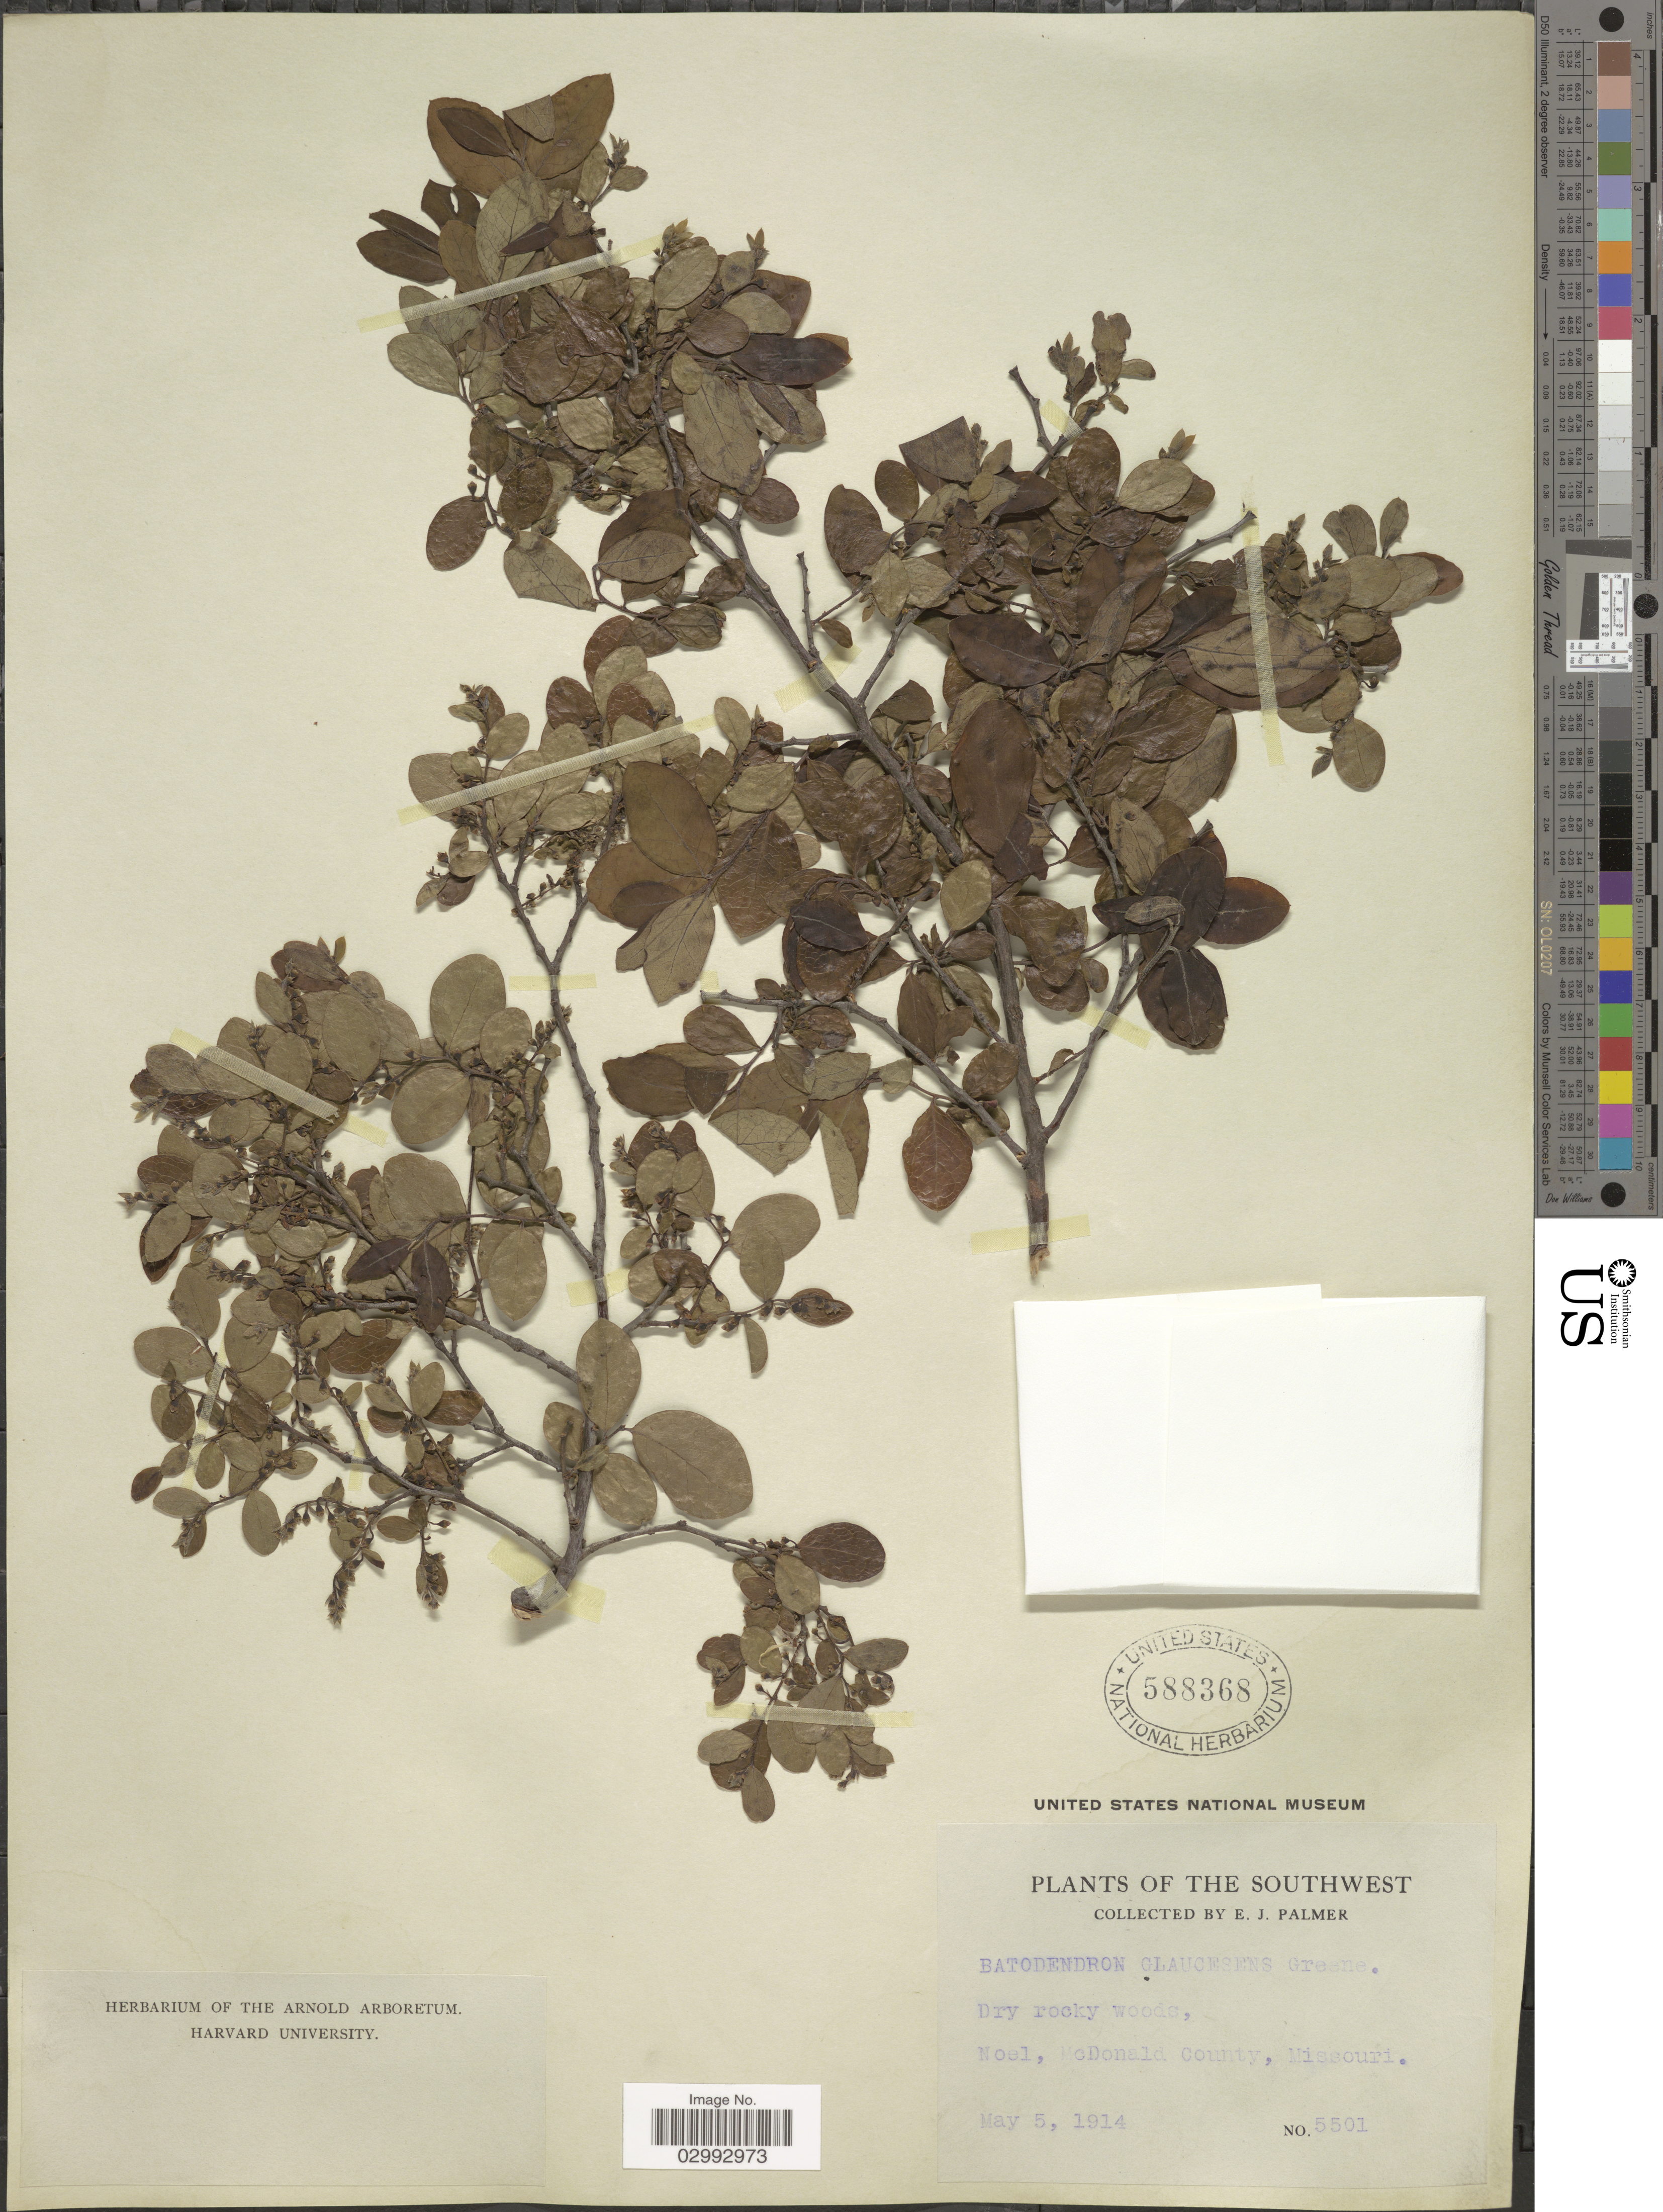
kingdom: Plantae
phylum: Tracheophyta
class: Magnoliopsida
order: Ericales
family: Ericaceae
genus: Batodendron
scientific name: Batodendron arboreum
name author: Nutt.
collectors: E. J. Palmer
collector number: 5501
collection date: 1914-05-05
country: United States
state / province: Mississippi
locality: Southwest. Dry rocky woods, Noel, McDonald County.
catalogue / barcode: US 588368